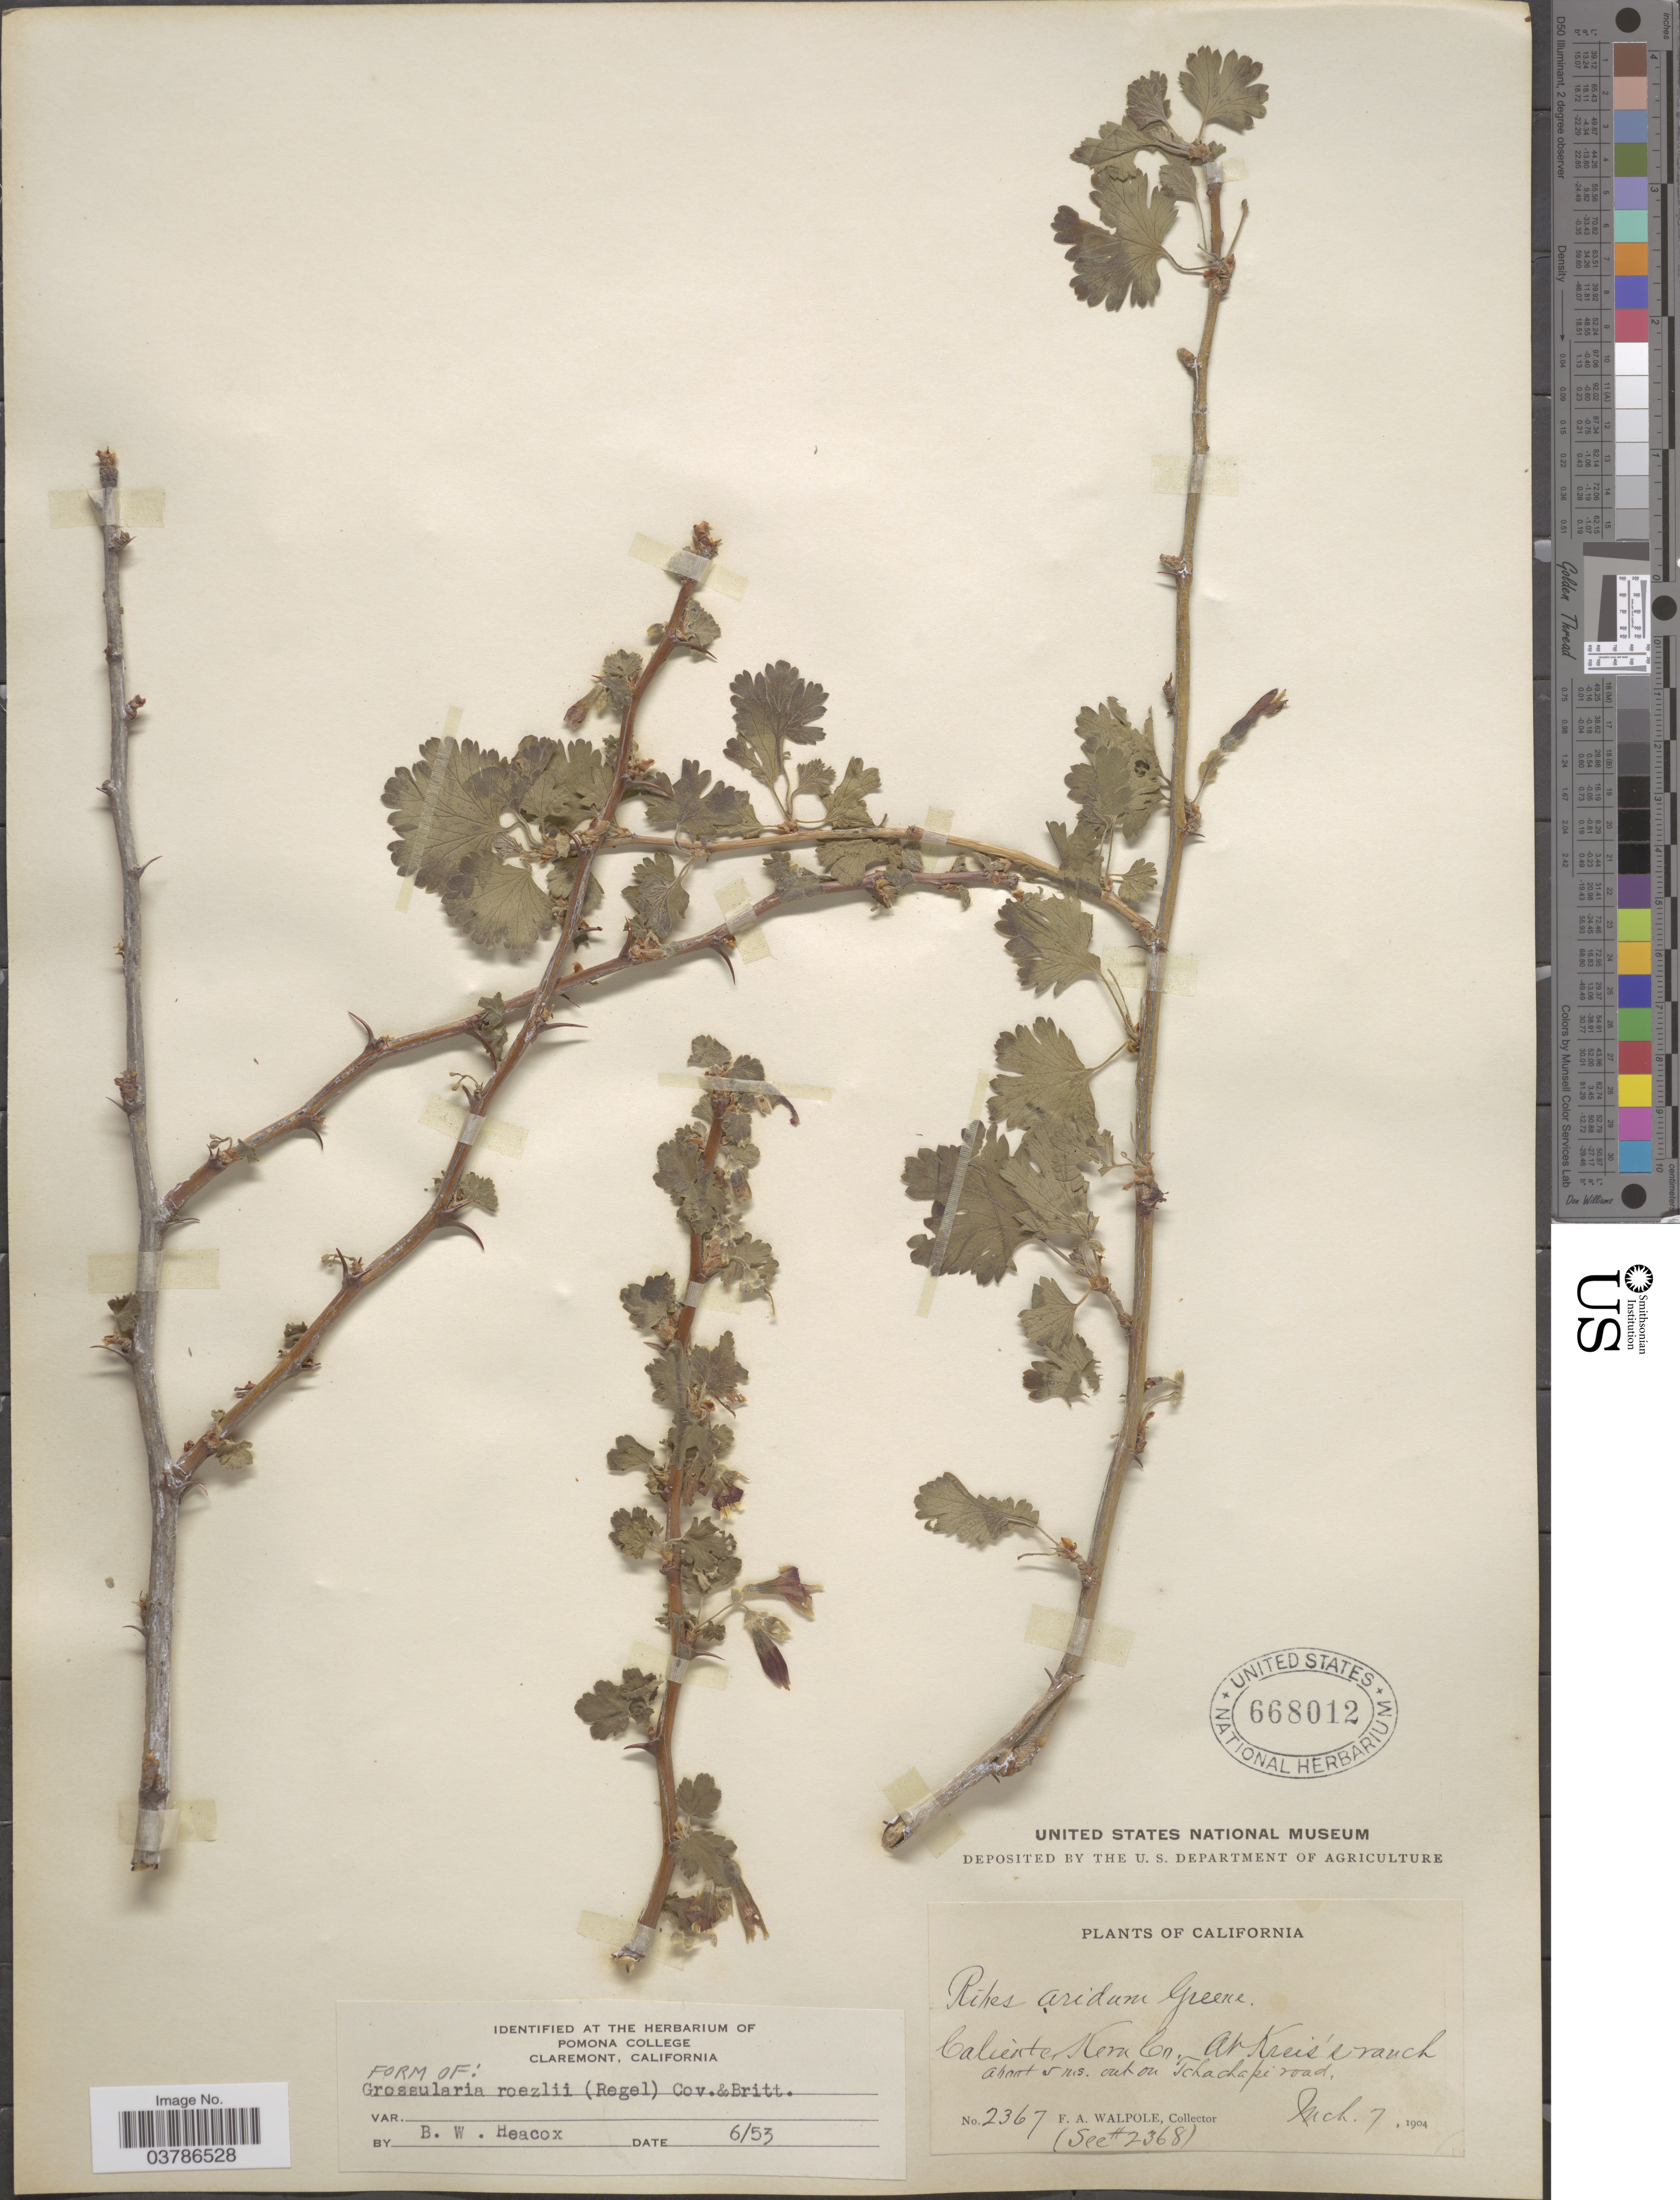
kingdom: Plantae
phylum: Tracheophyta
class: Magnoliopsida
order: Saxifragales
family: Grossulariaceae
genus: Ribes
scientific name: Ribes roezlii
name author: Regel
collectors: F. Walpole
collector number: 2367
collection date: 1904-03-07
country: United States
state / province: California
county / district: Kern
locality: Caliente, Kern Co. - At Kreis's ranch about 5 ms. east mt on Tchachapi road.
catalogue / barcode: US 668012